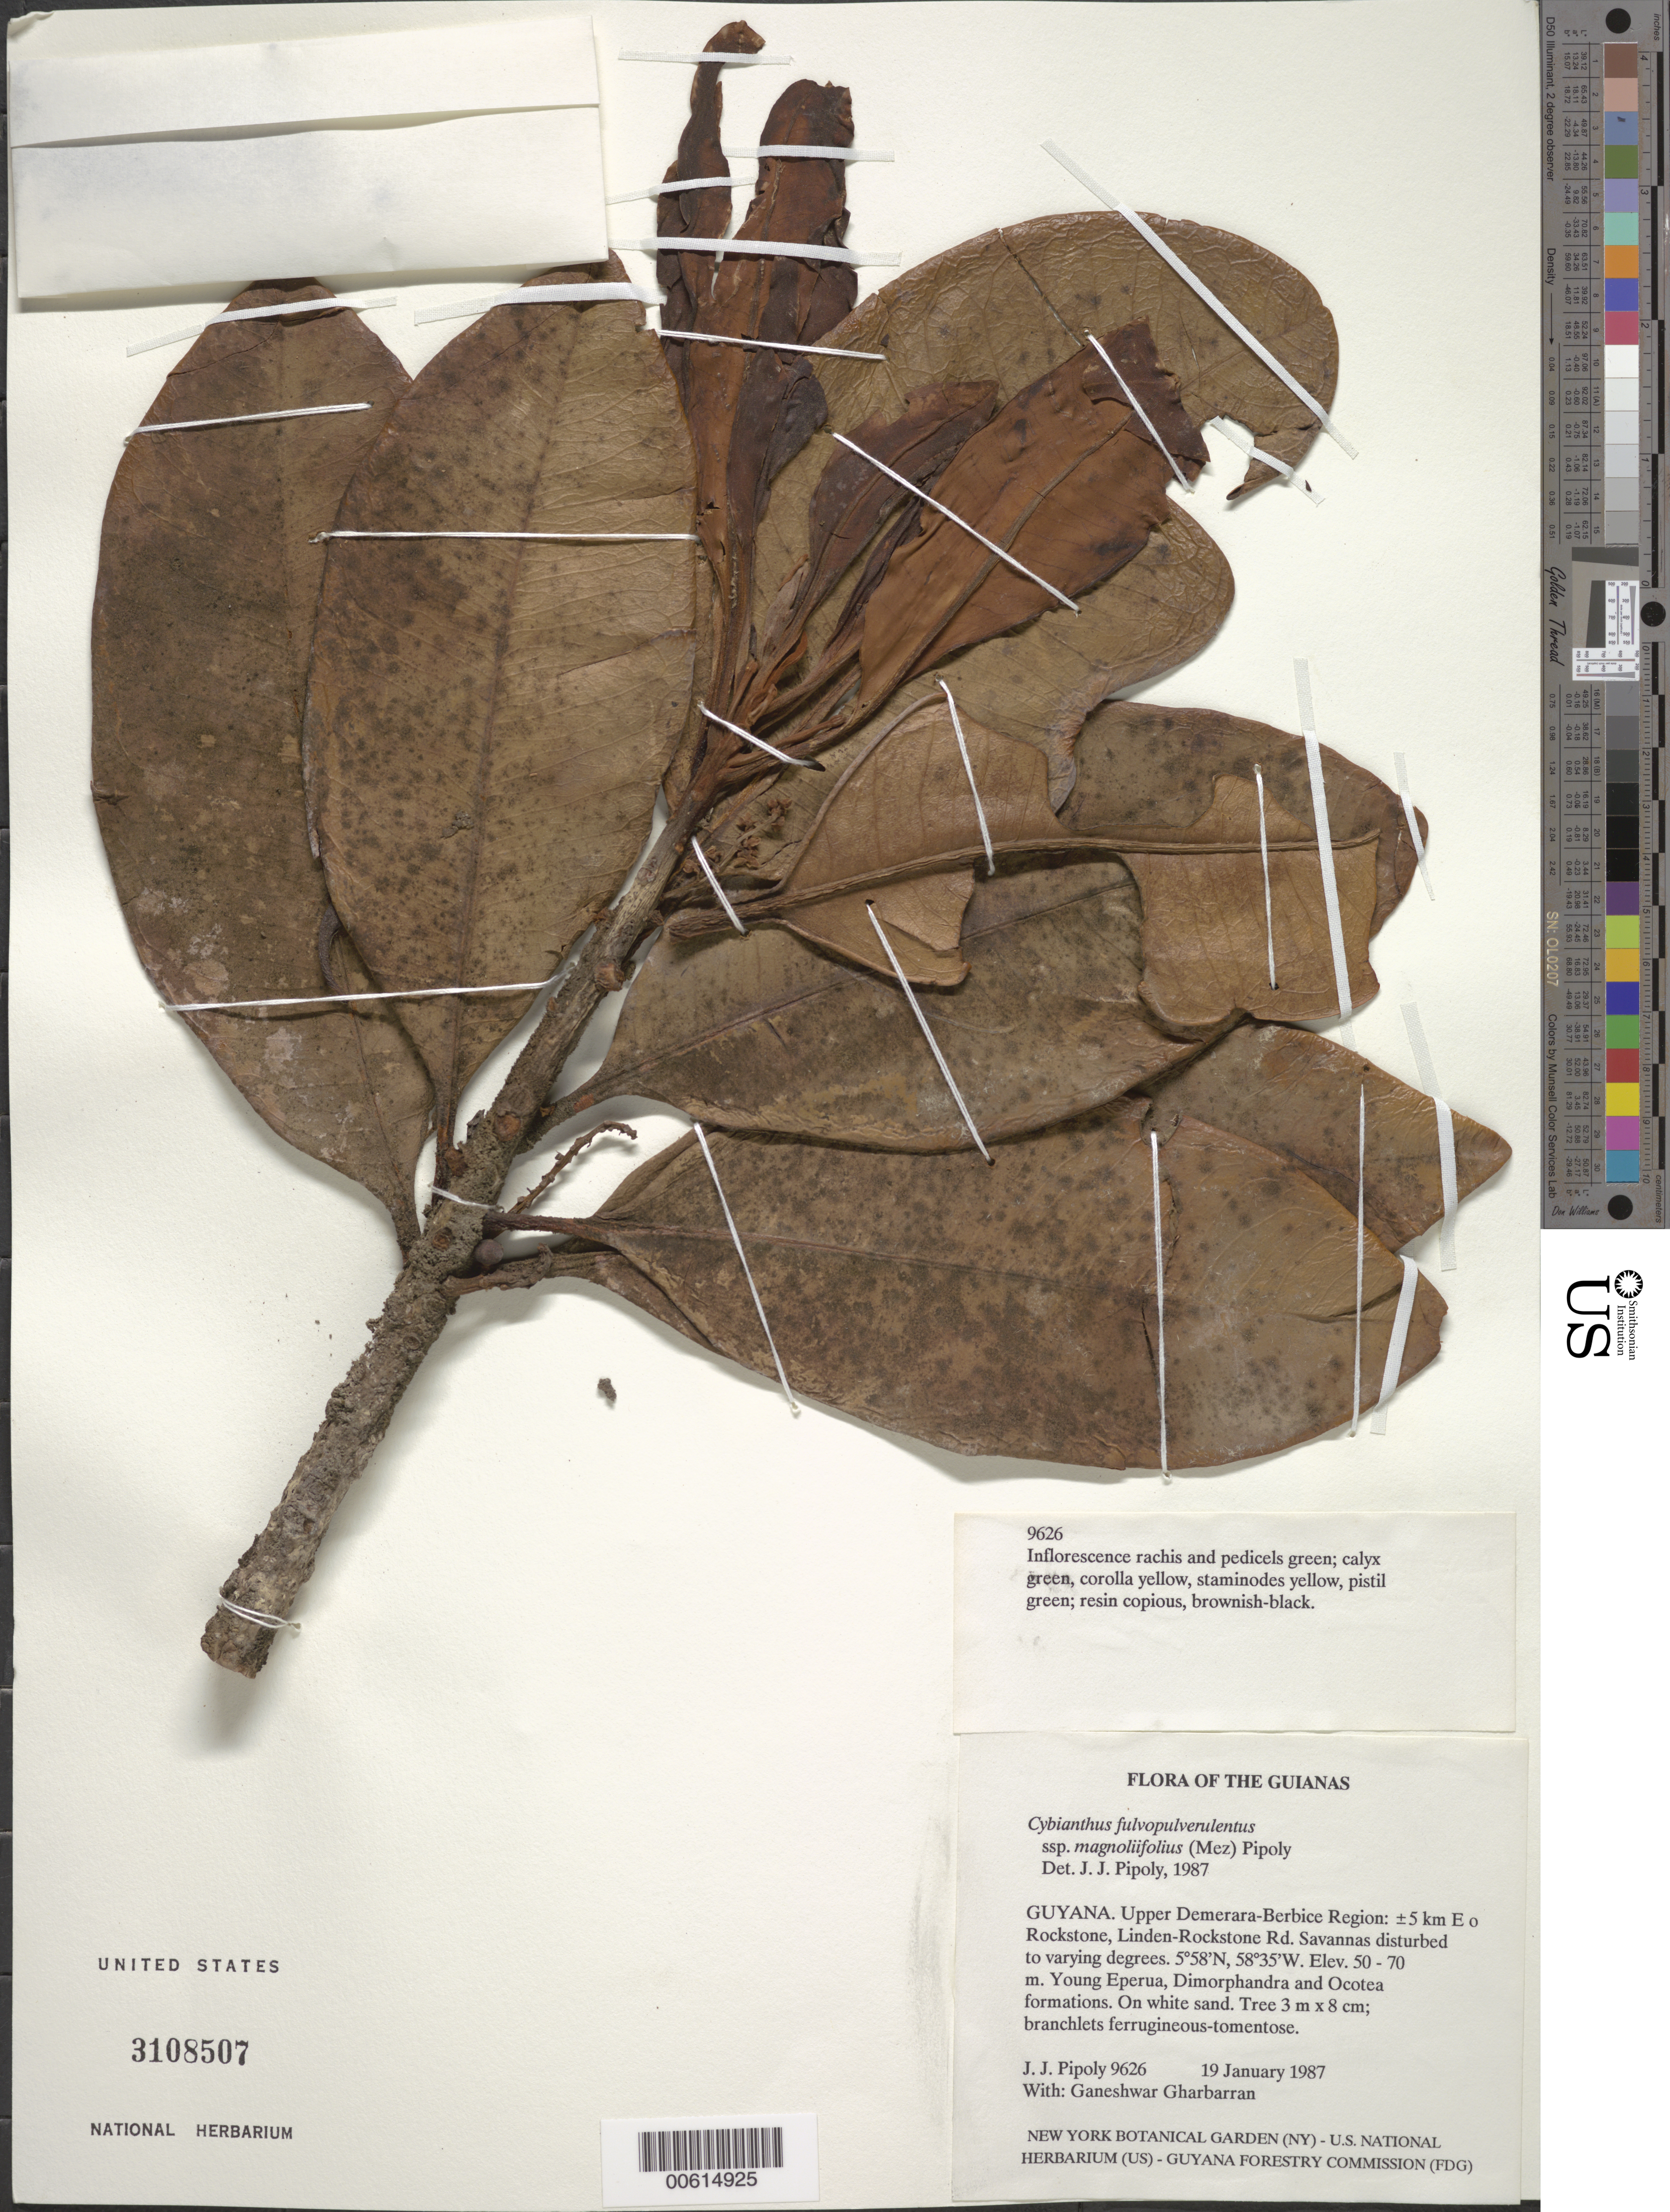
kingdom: Plantae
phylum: Tracheophyta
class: Magnoliopsida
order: Ericales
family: Primulaceae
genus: Cybianthus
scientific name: Cybianthus fulvopulverulentus subsp. magnoliifolius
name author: (Mez) Pipoly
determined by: Pipoly, J. J., III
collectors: J. J. Pipoly & G. Gharbarran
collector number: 9626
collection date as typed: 19 January 1987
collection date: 1987-01-19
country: Guyana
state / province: U. Demerara-Berbice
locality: ±5 km E of Rockstone, Linden-Rockstone Rd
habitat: Savannas disturbed to varying degrees. Young Eperua, Dimorphandra and Ocotea formations. On white sand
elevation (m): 50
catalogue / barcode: US 3108507